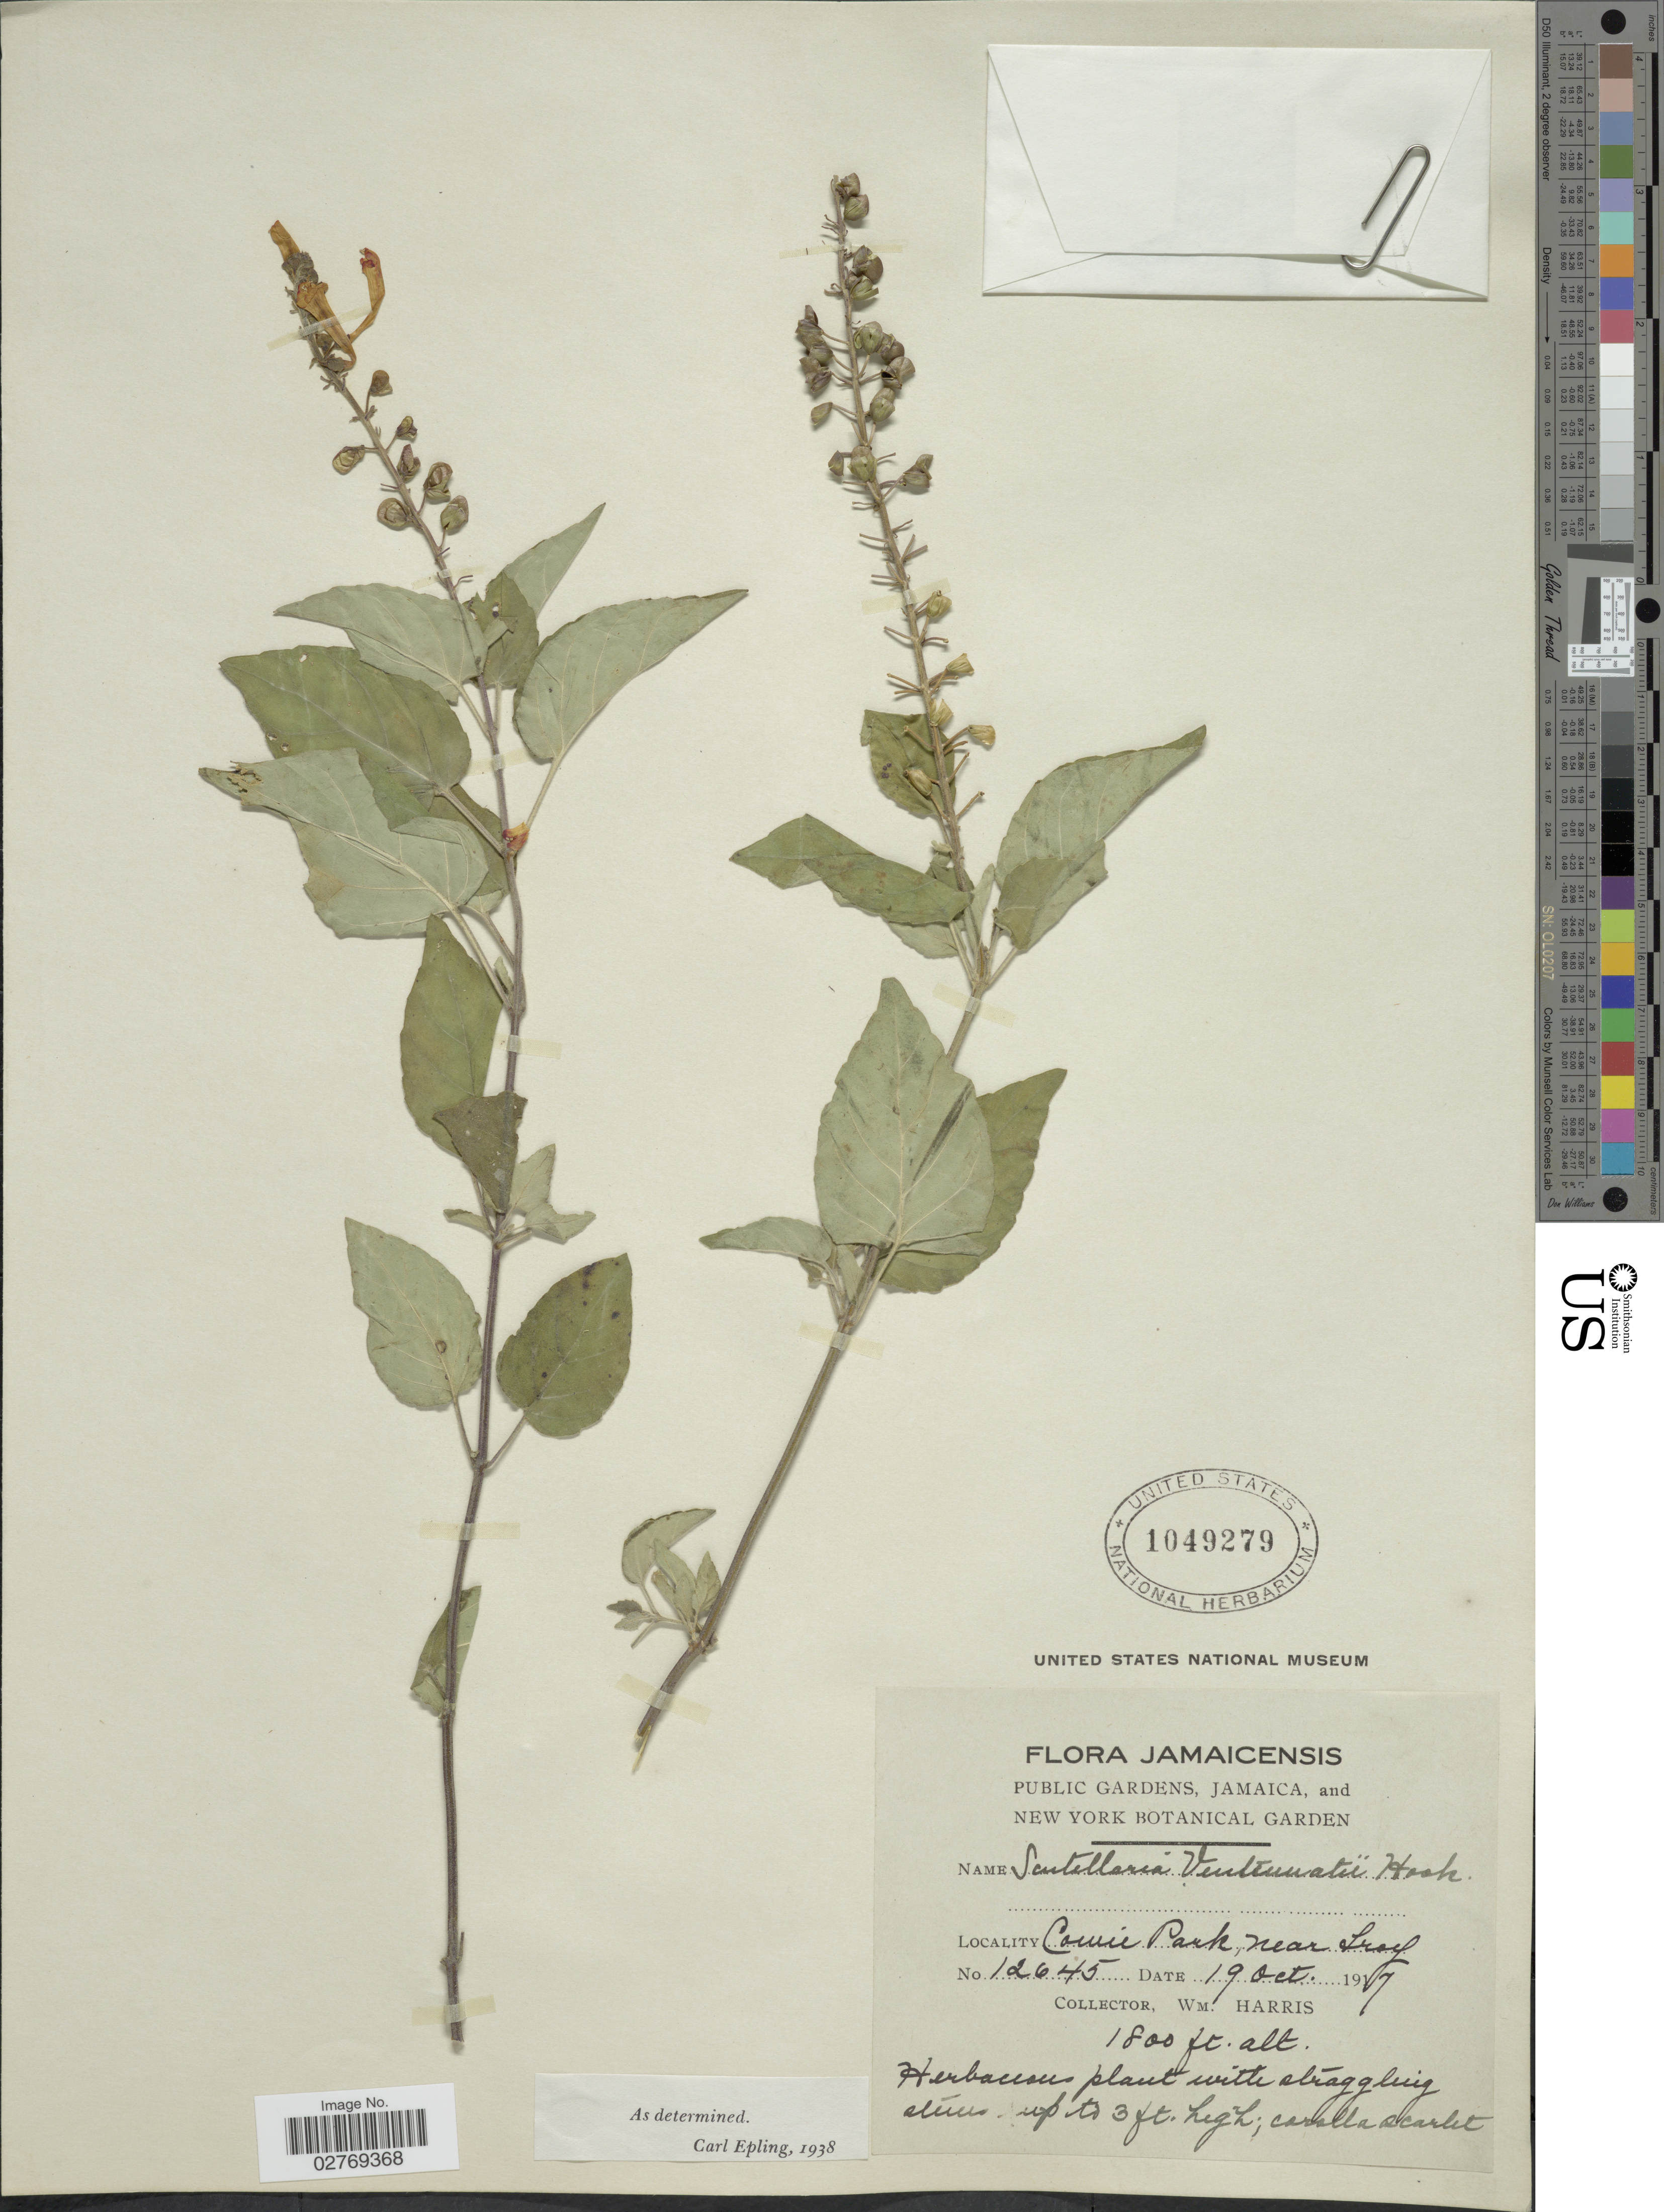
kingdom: Plantae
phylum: Tracheophyta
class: Magnoliopsida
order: Lamiales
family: Lamiaceae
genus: Scutellaria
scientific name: Scutellaria ventenatii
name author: Hook.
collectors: W. H. Harris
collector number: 12645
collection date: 1917-10-19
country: Jamaica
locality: Comie Park, near Troy.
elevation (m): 549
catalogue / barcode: US 1049279